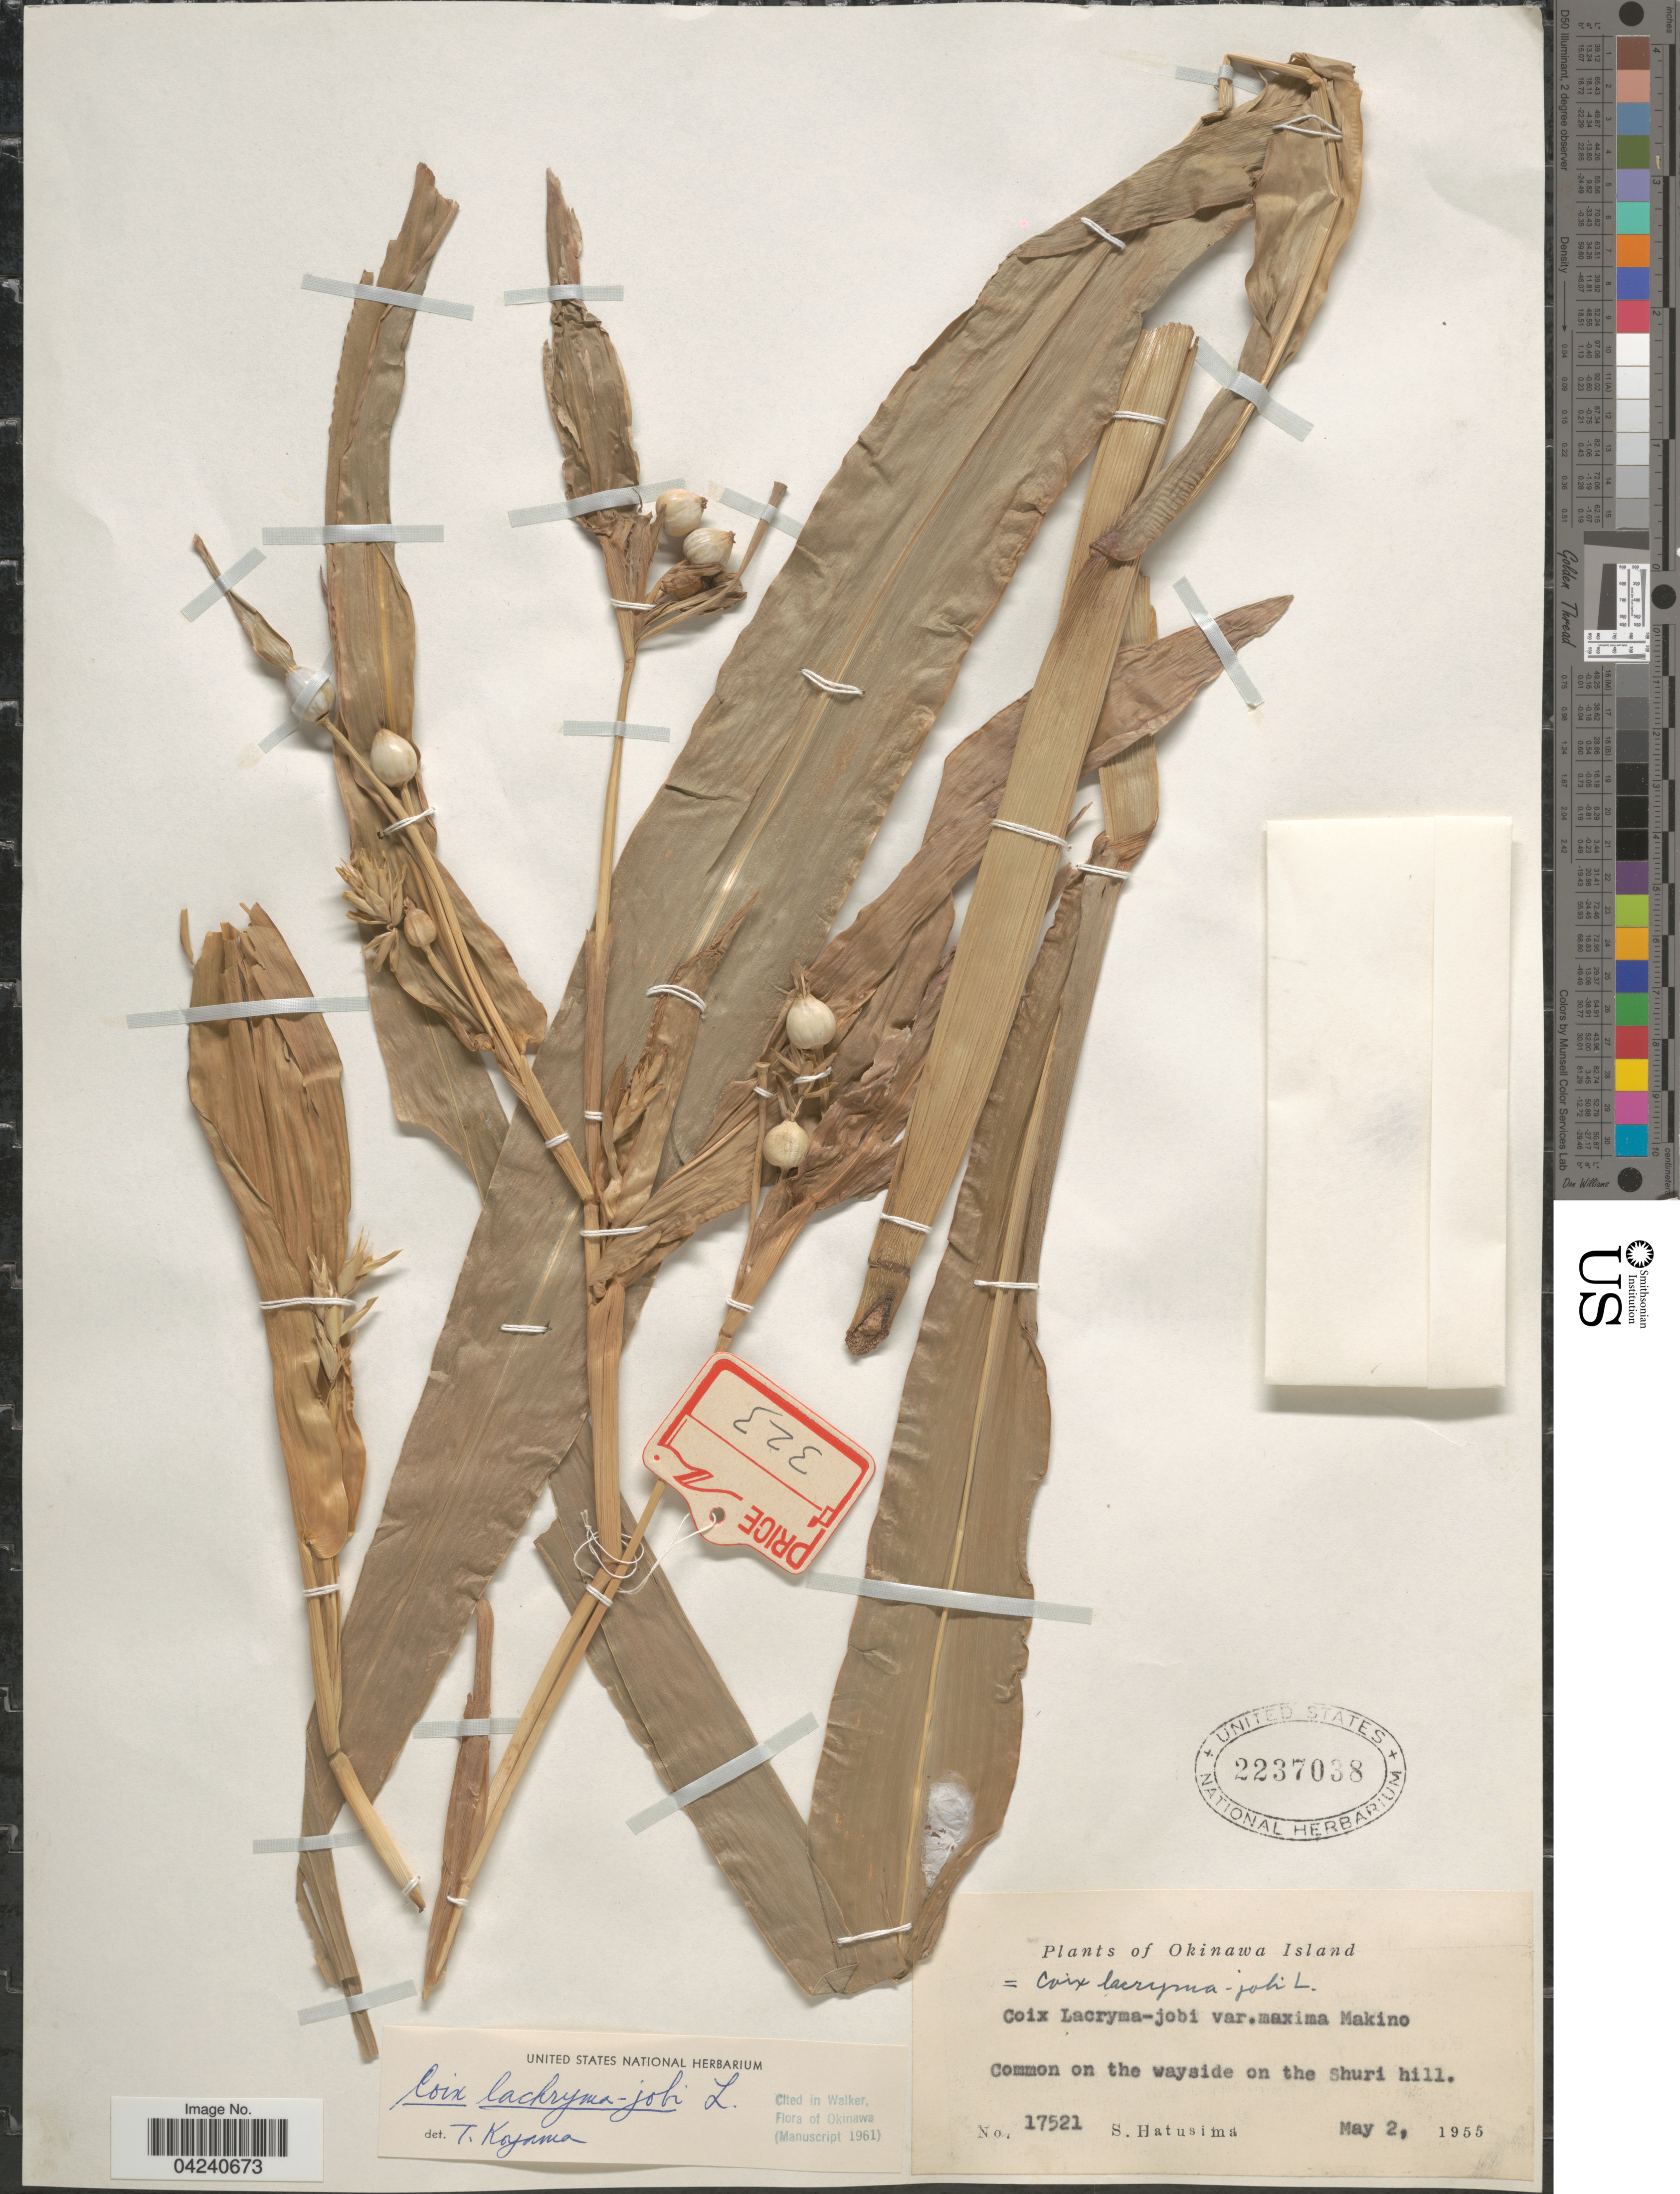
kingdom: Plantae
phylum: Tracheophyta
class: Liliopsida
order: Poales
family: Poaceae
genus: Coix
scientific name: Coix lacryma-jobi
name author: L.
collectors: S. Hatusima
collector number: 17521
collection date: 1955-05-02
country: Japan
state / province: Okinawa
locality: Okinawa Island. On the wayside on the Shuri hill.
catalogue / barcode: US 2237038